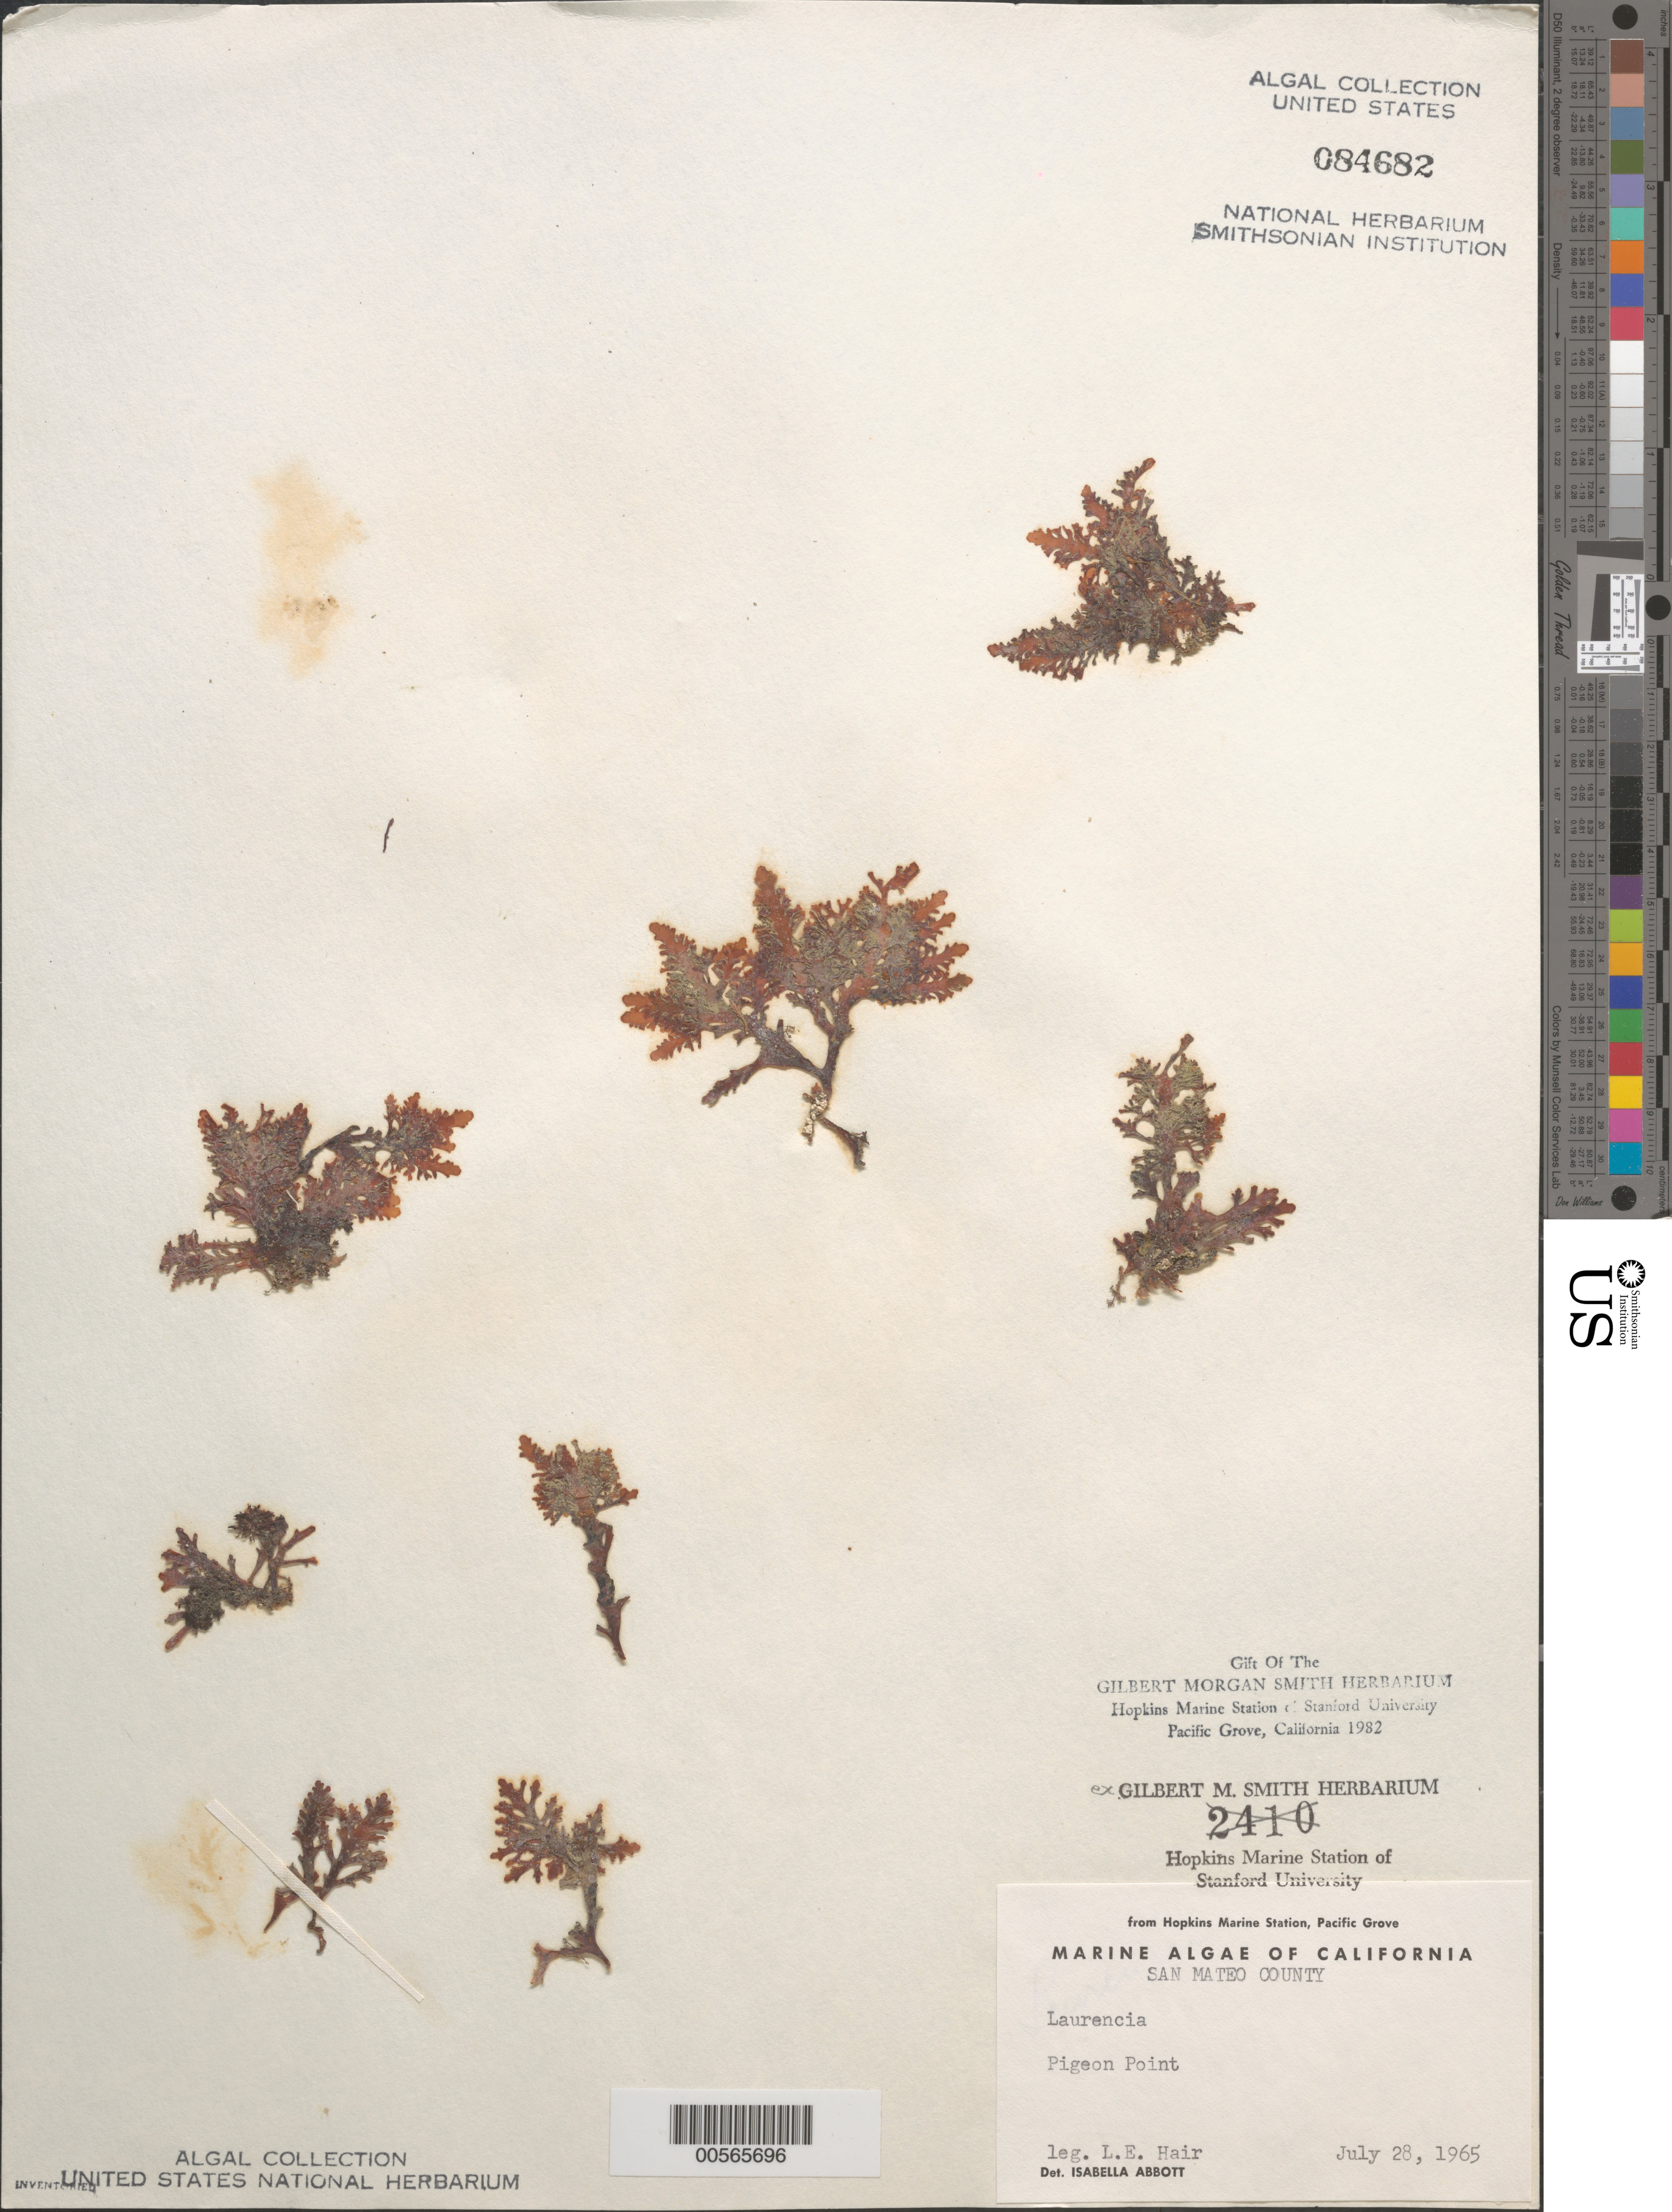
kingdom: Plantae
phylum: Rhodophyta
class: Florideophyceae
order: Ceramiales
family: Rhodomelaceae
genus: Laurencia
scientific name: Laurencia sp.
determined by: Abbott, Isabella A.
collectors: L. Hair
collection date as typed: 28 Jul 1965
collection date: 1965-07-28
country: United States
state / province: California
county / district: San Mateo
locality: Pigeon Point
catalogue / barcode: US 84682